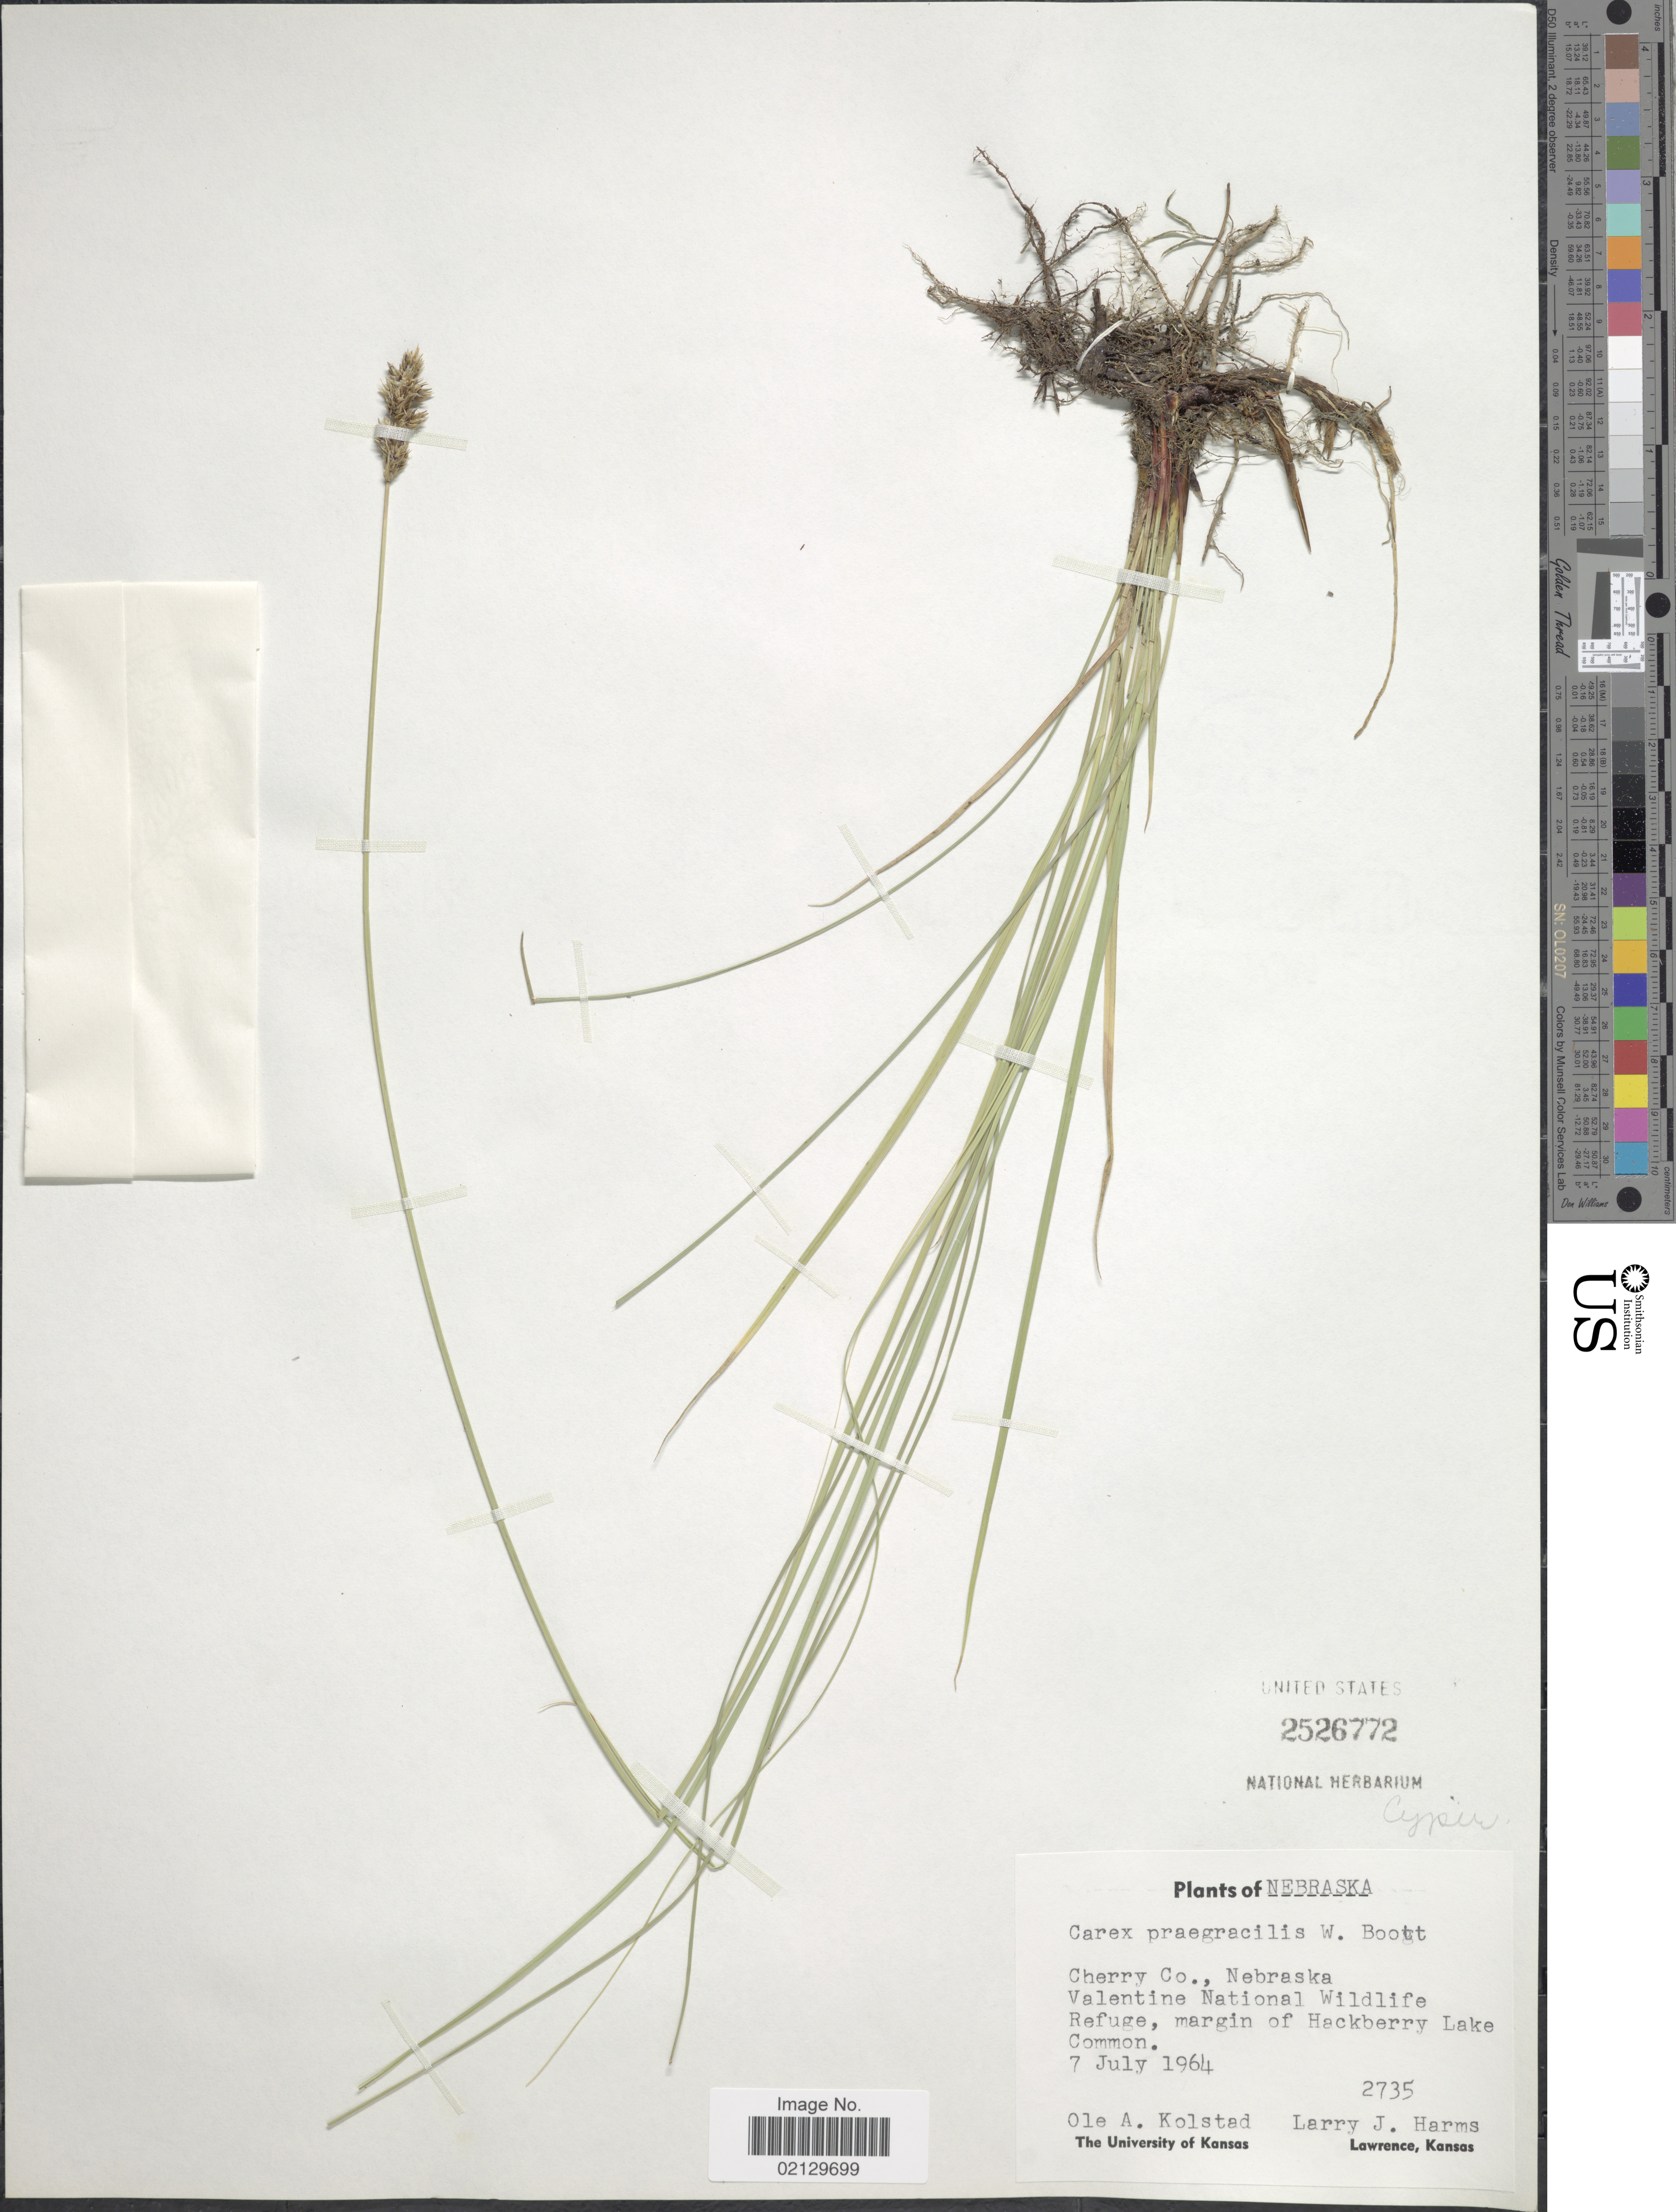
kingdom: Plantae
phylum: Tracheophyta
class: Liliopsida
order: Poales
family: Cyperaceae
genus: Carex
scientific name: Carex praegracilis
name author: W. Boott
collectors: O. Kolstad & L. Harms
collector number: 2735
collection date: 1964-07-07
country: United States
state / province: Nebraska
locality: Nebraska, Cherry Co., Nebraska Valentine National Wildlife refuge, margin of Hackberry Lake Common.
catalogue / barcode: US 2526772